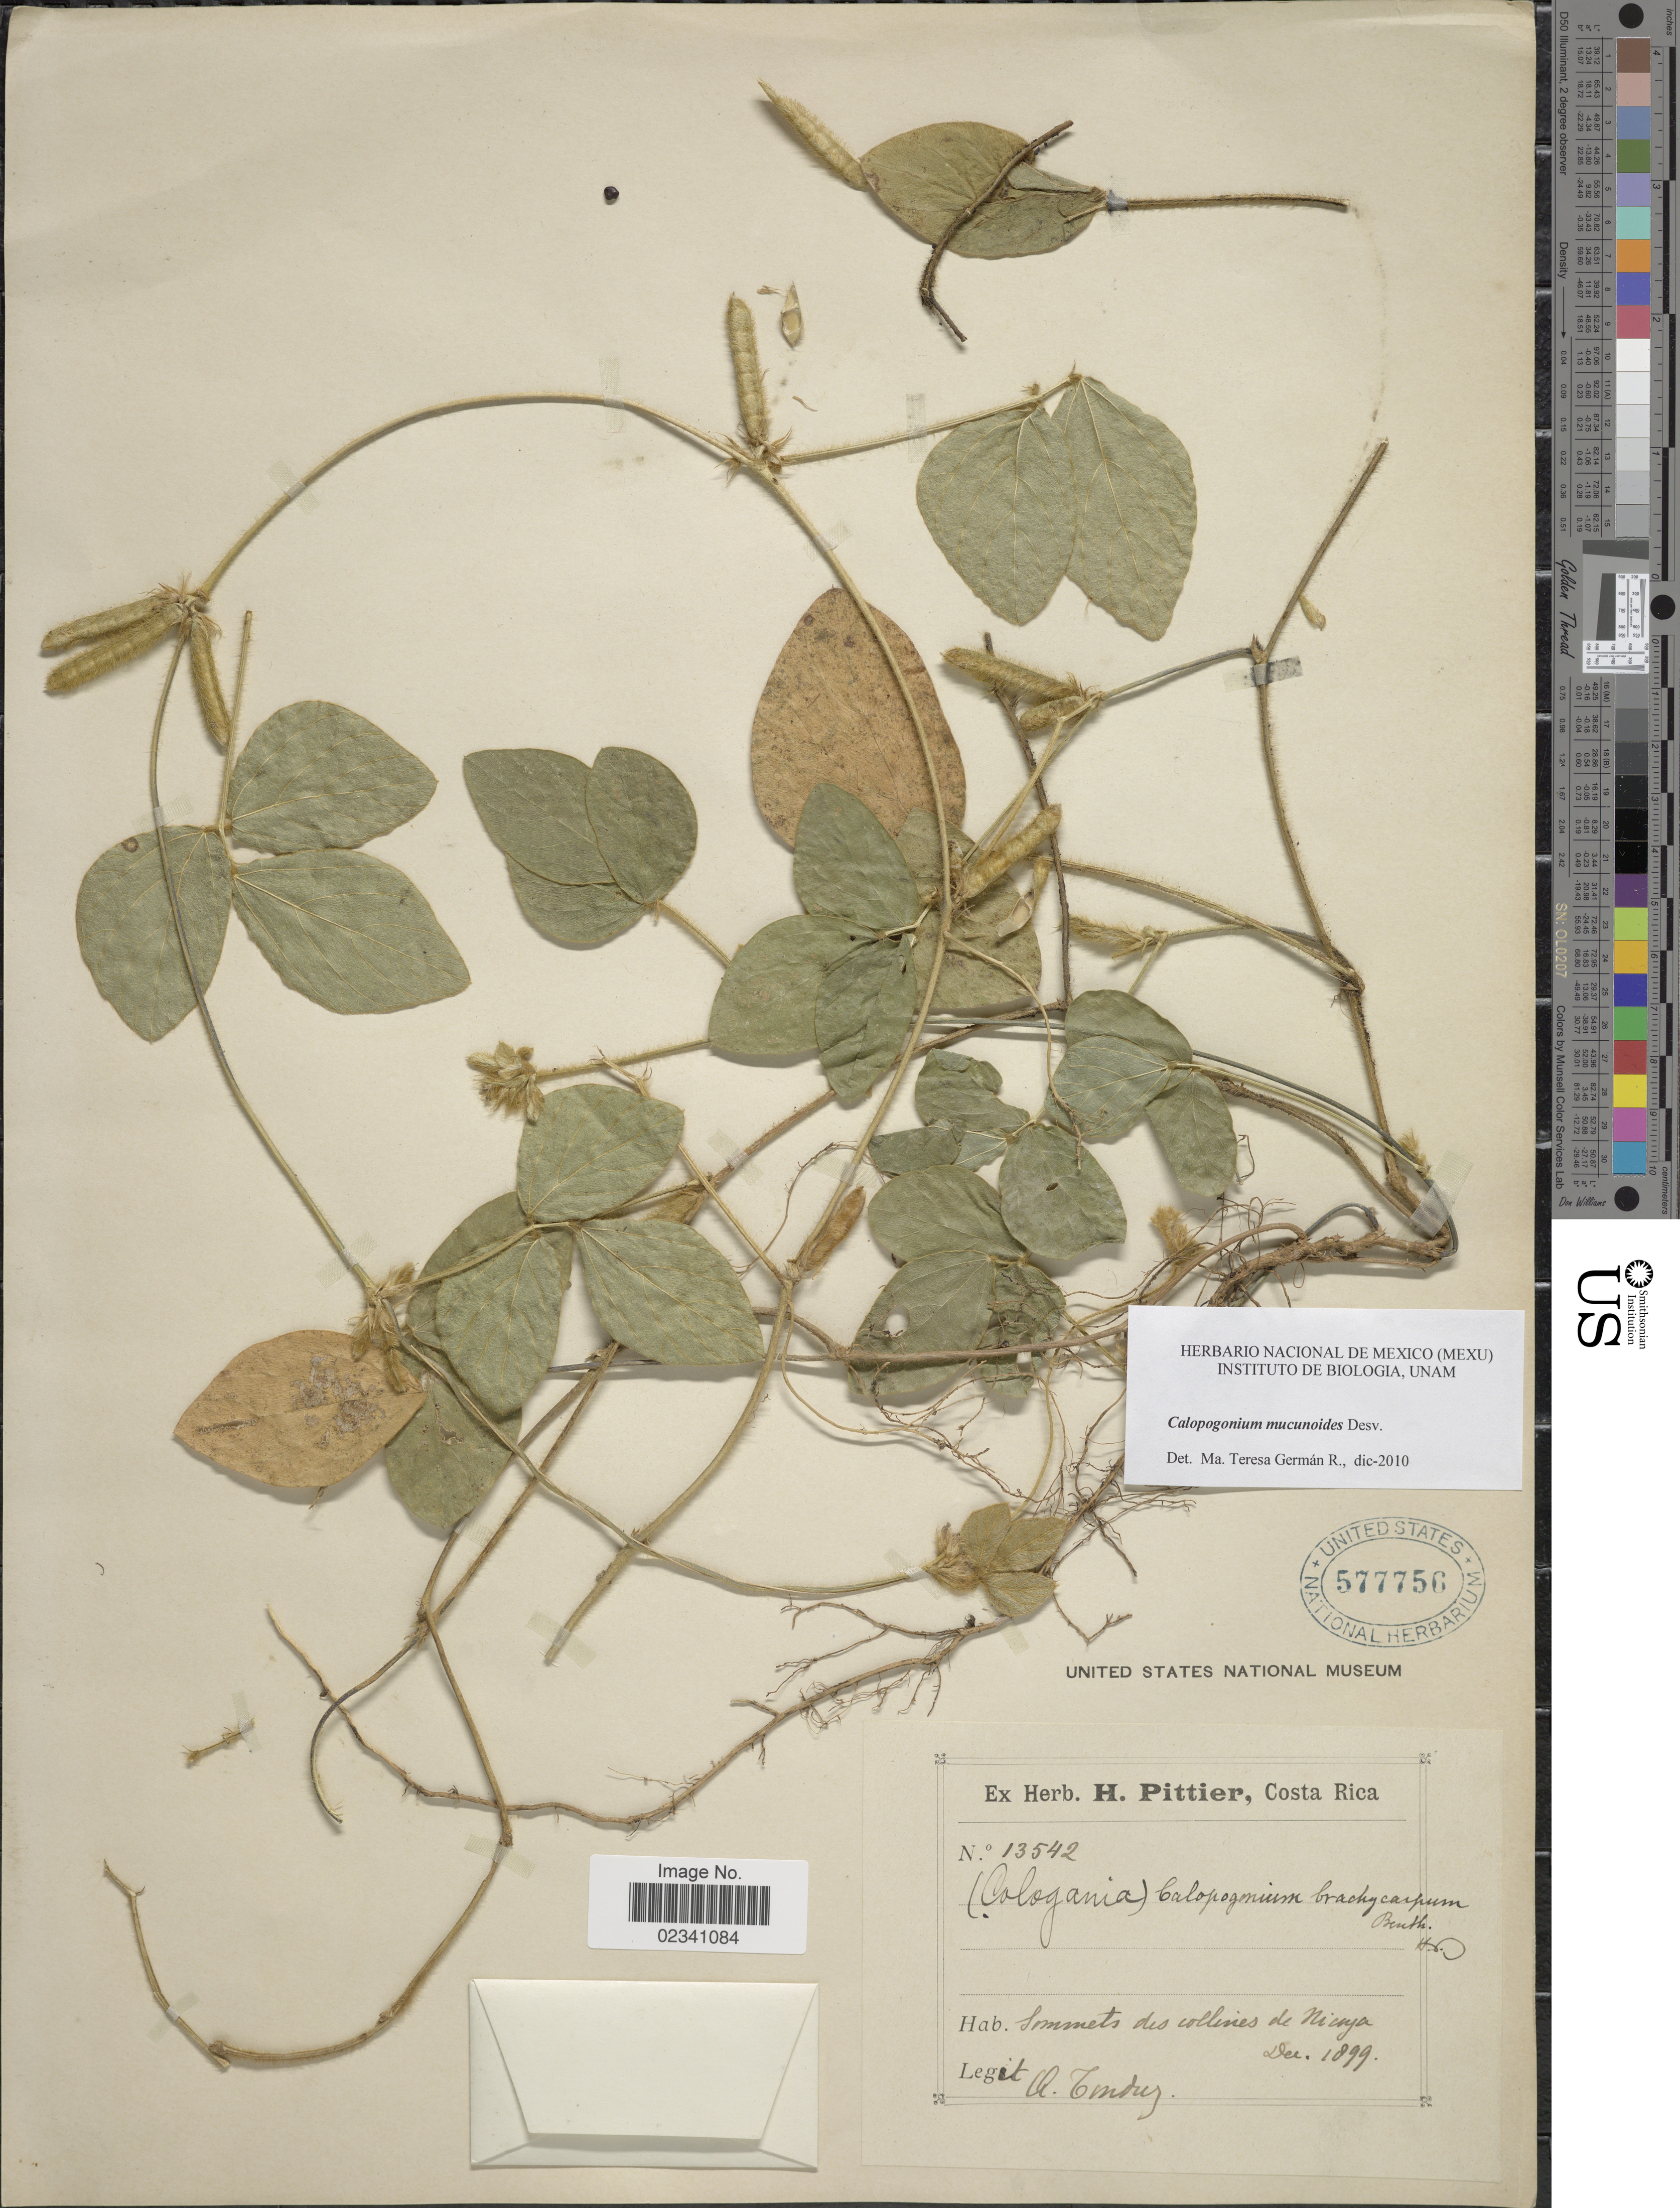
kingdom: Plantae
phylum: Tracheophyta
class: Magnoliopsida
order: Fabales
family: Fabaceae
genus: Calopogonium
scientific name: Calopogonium mucunoides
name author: Desv.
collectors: A. Tonduz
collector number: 13542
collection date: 1899-12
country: Costa Rica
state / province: Guanacaste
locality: Sommets des collines de Nicoya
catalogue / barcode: US 577756